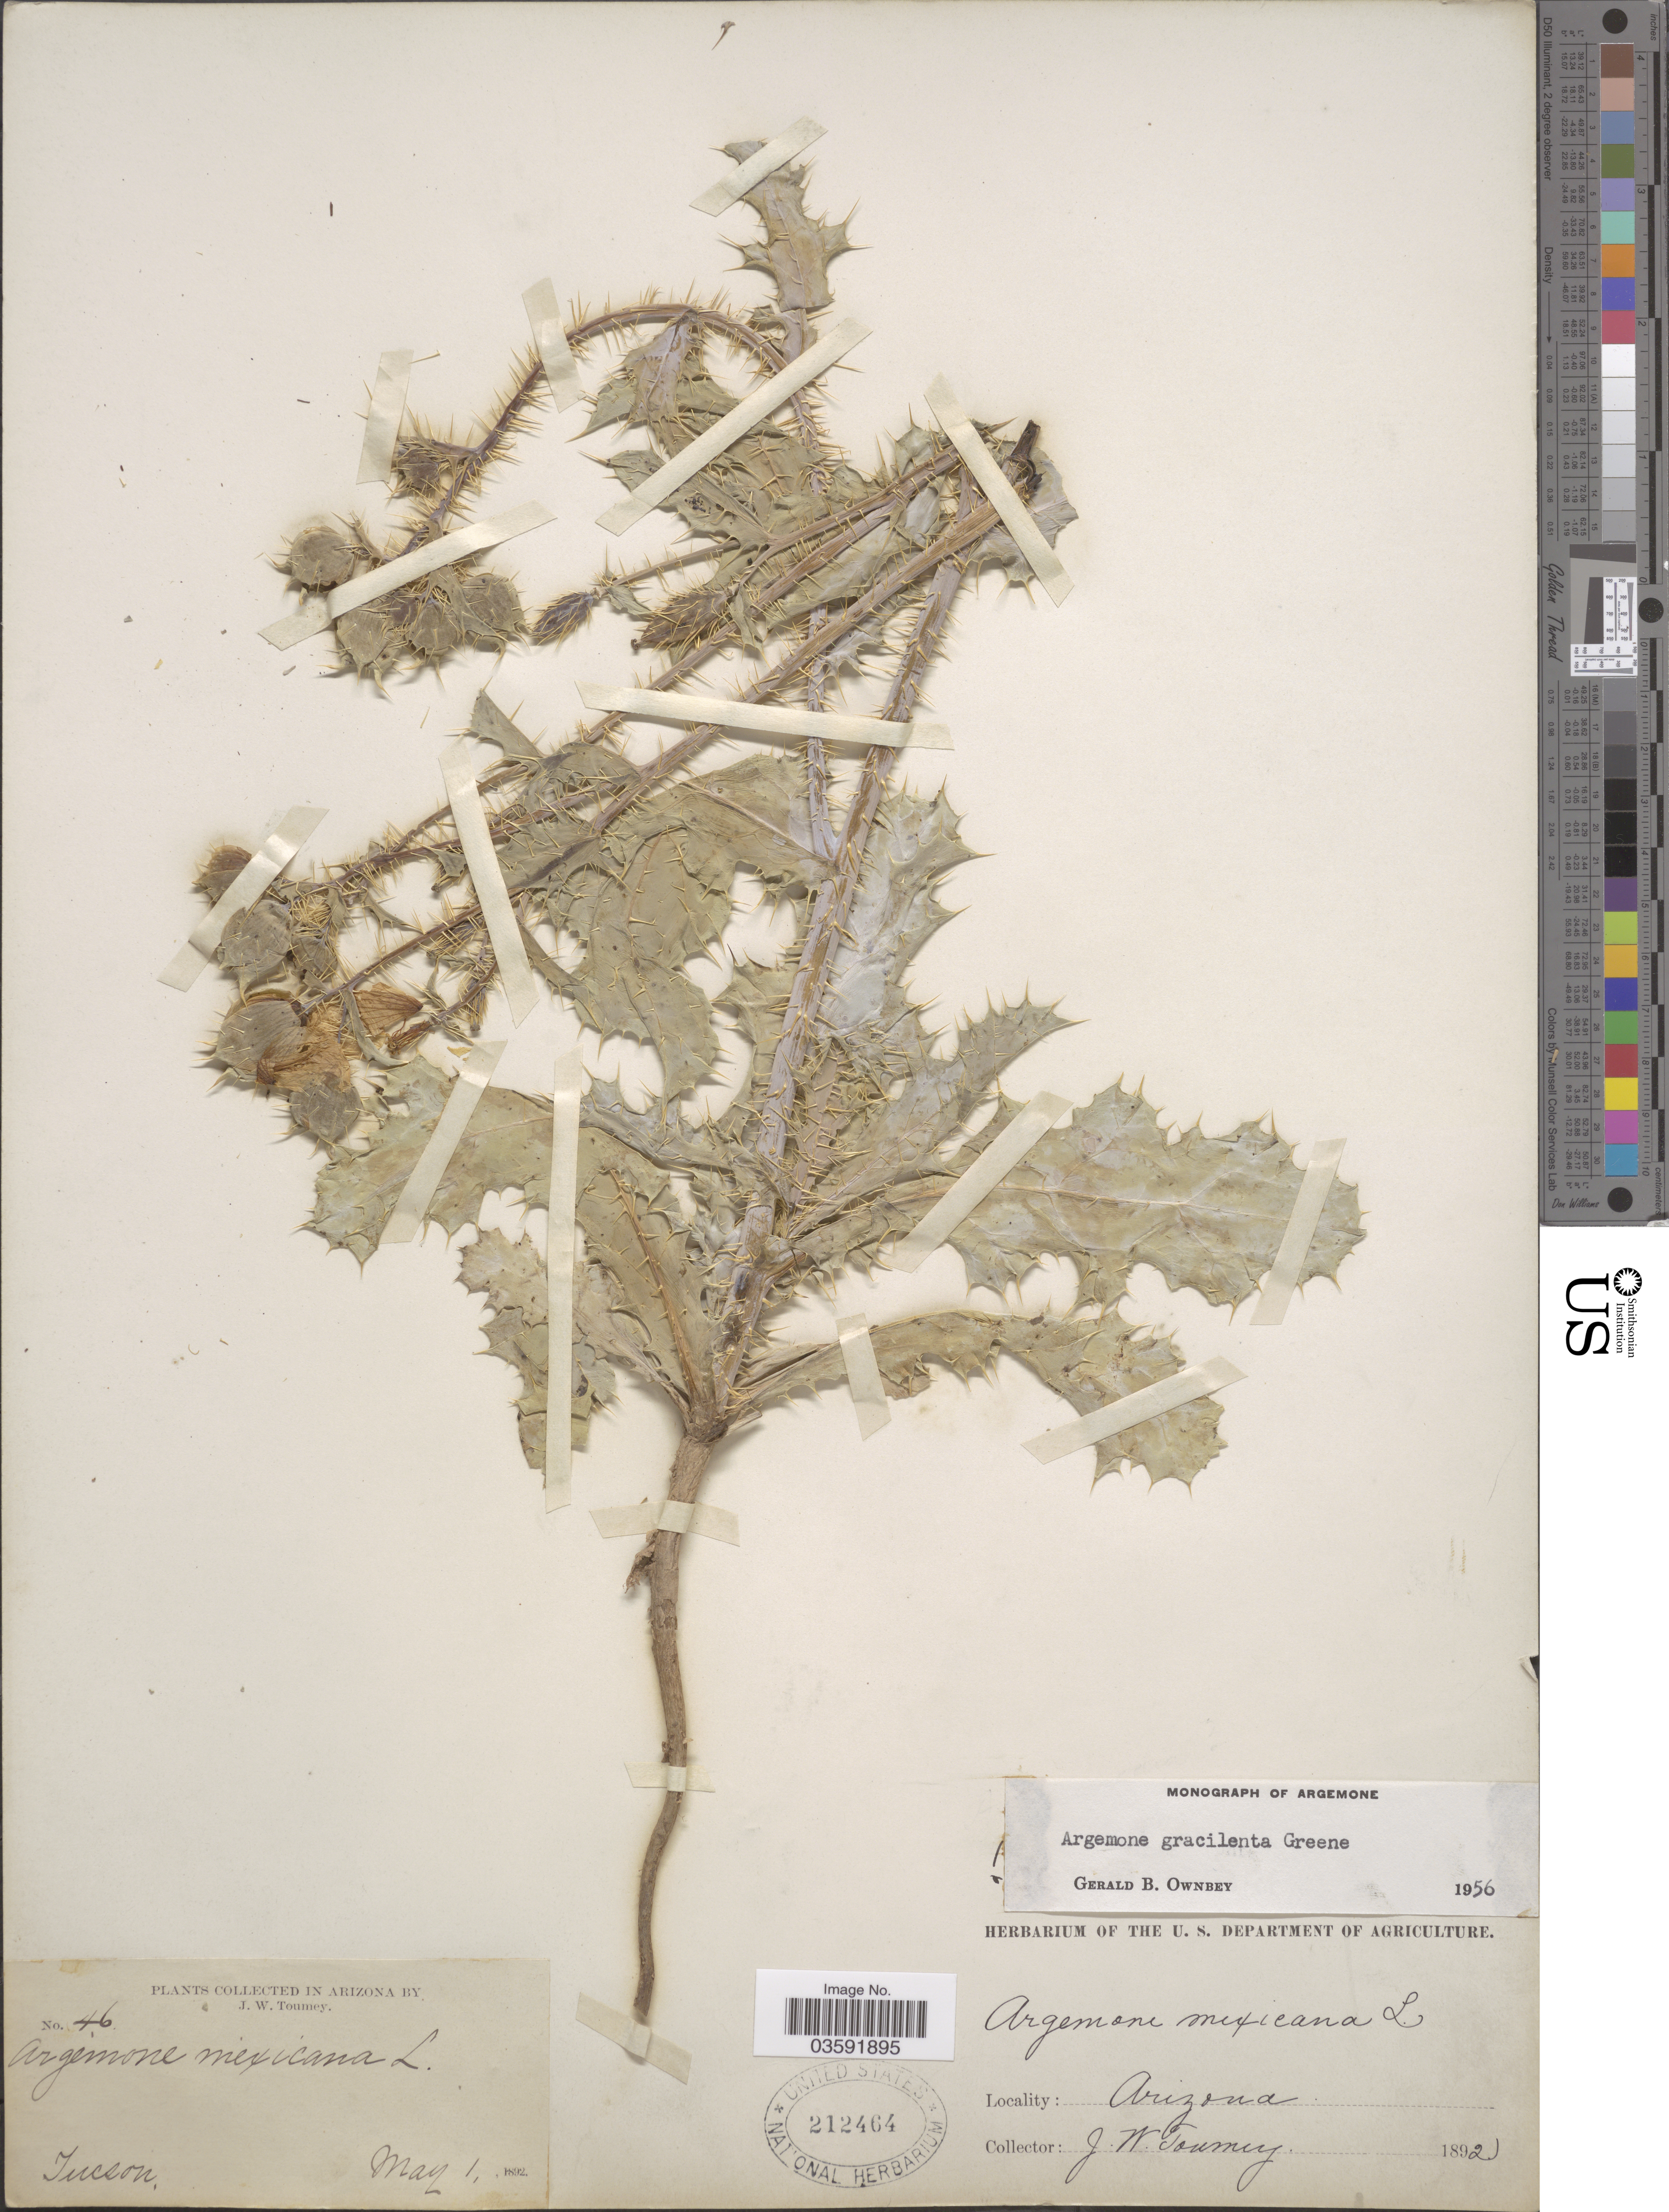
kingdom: Plantae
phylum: Tracheophyta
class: Magnoliopsida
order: Ranunculales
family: Papaveraceae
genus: Argemone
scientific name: Argemone gracilenta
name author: Greene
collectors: J. W. Toumey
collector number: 46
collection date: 1892-05-01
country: United States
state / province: Arizona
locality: Tucson.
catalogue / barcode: US 212464